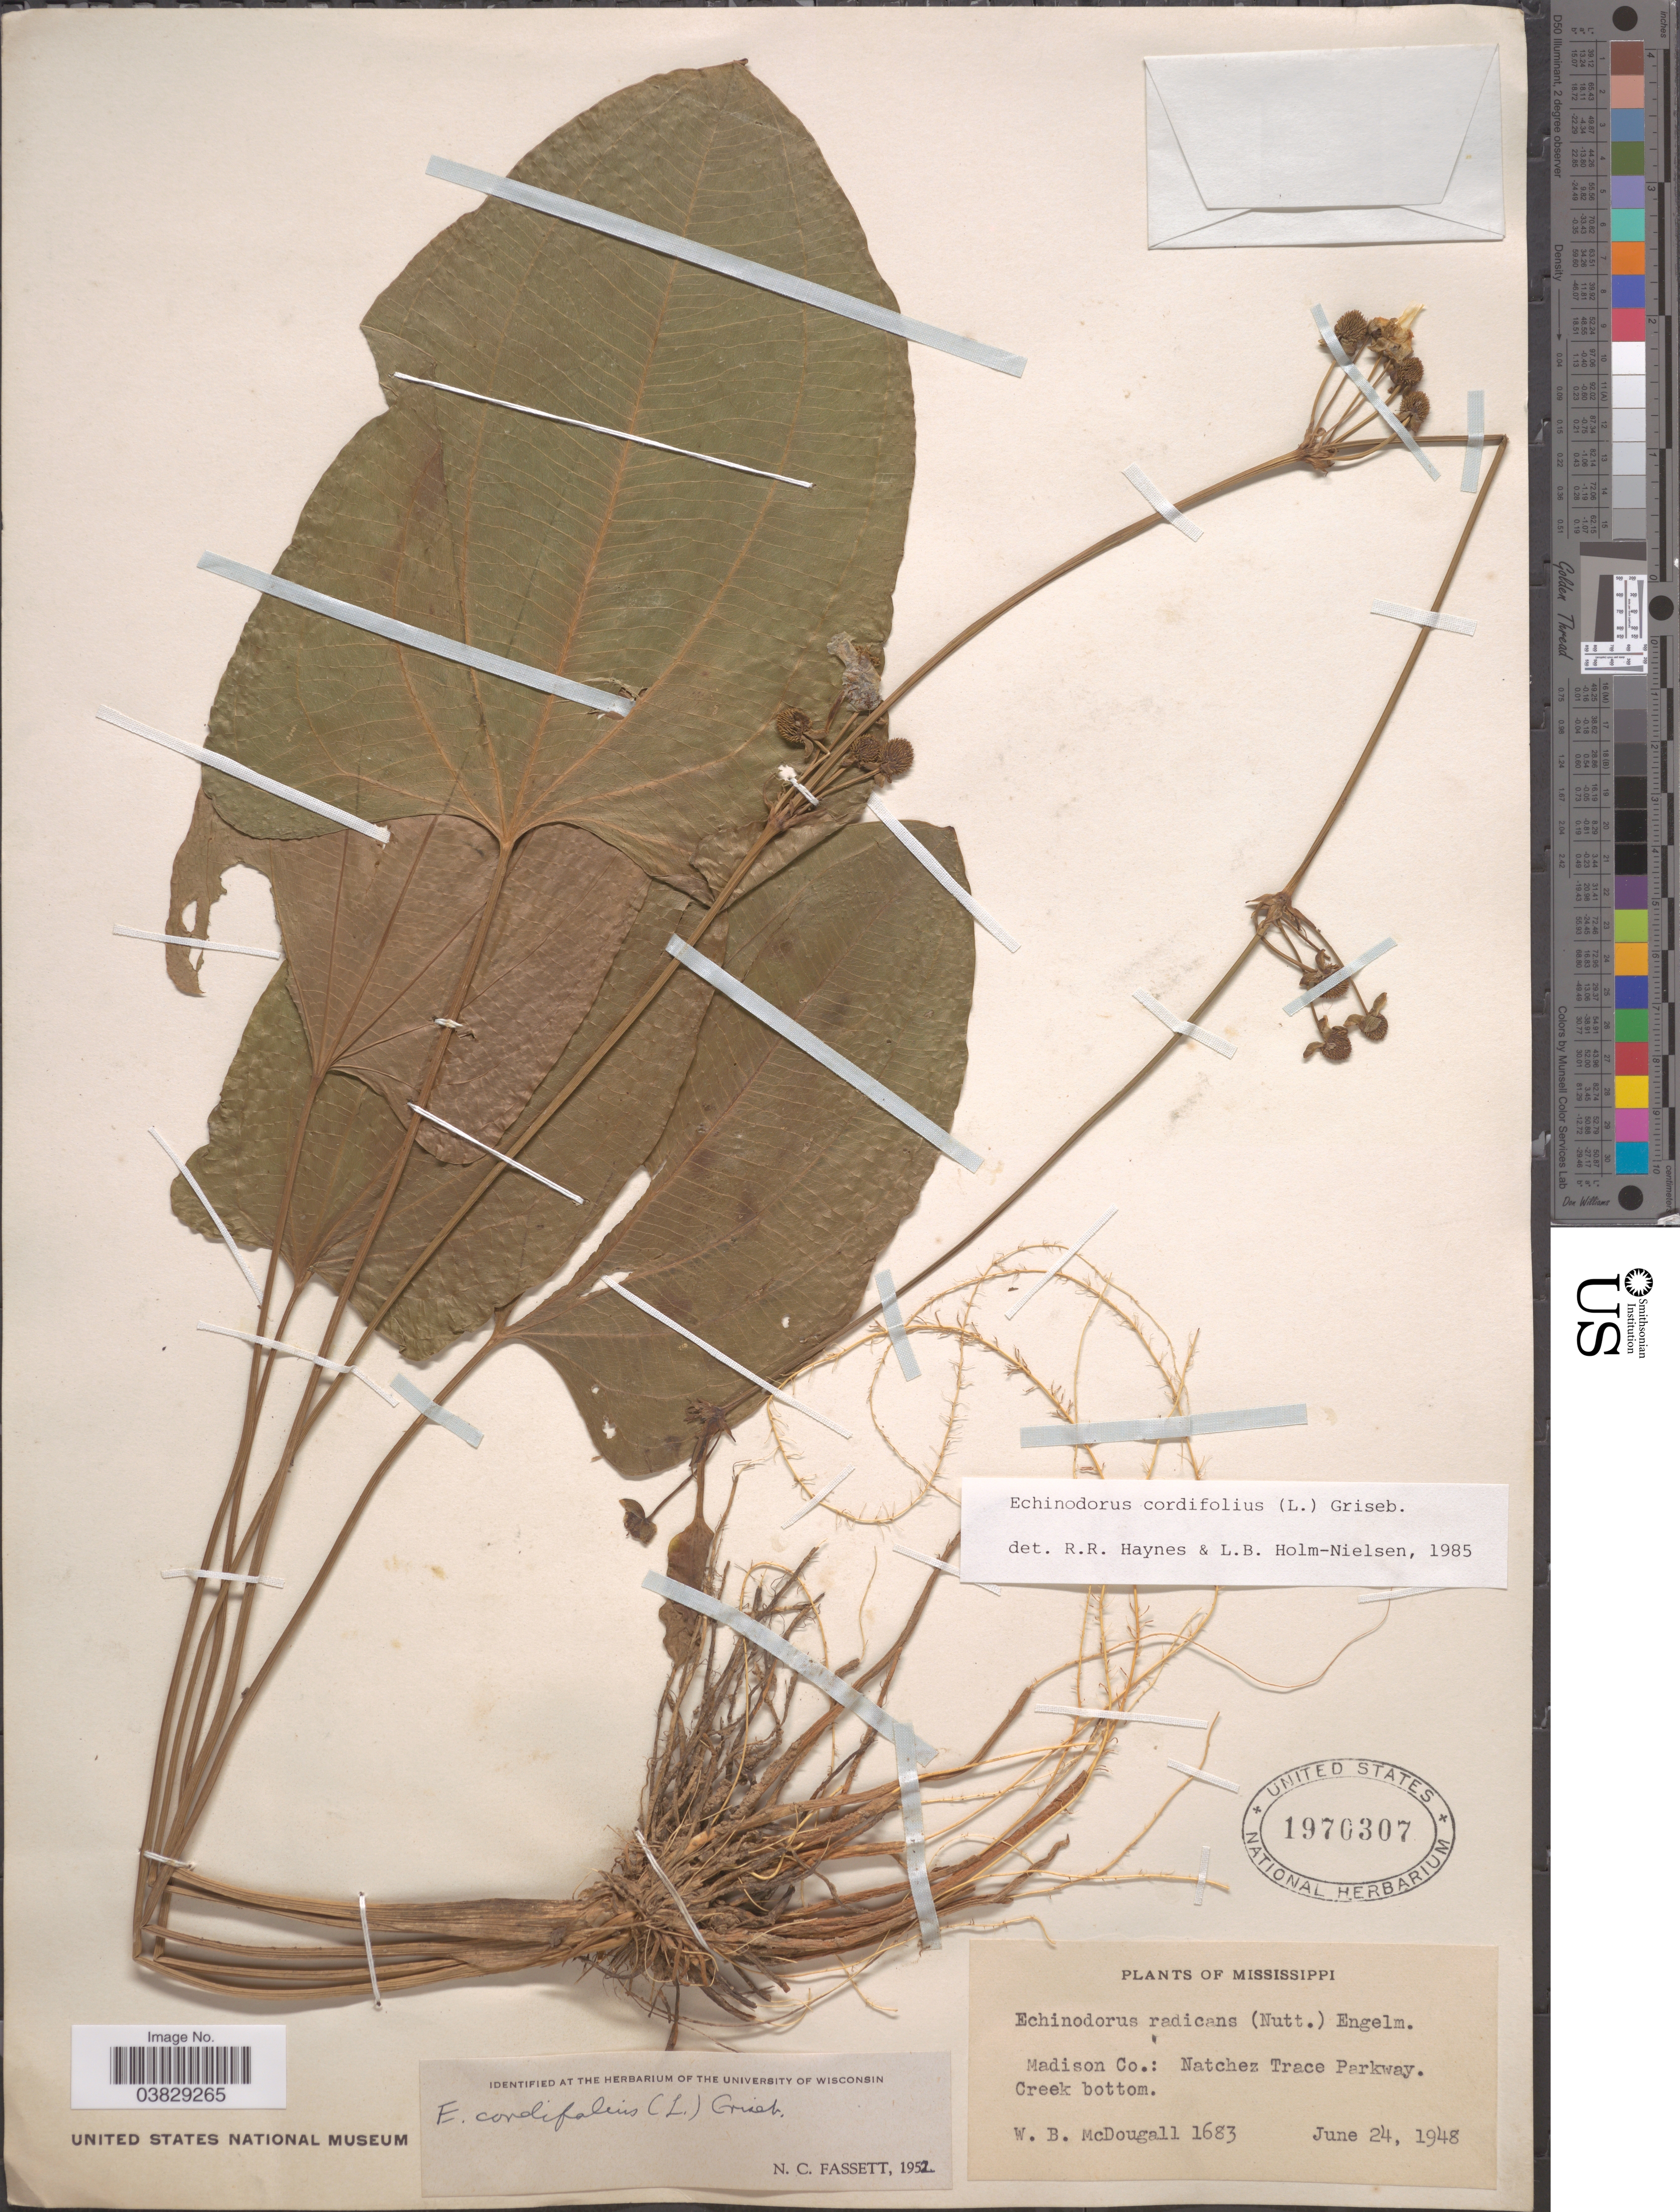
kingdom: Plantae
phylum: Tracheophyta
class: Liliopsida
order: Alismatales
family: Alismataceae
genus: Echinodorus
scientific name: Echinodorus cordifolius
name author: (L.) Griseb.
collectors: W. B. McDougall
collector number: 1683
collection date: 1948-06-24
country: United States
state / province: Mississippi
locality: Madison Co.: Natchez Trace Parkway. Creek bottom.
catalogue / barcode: US 1970307